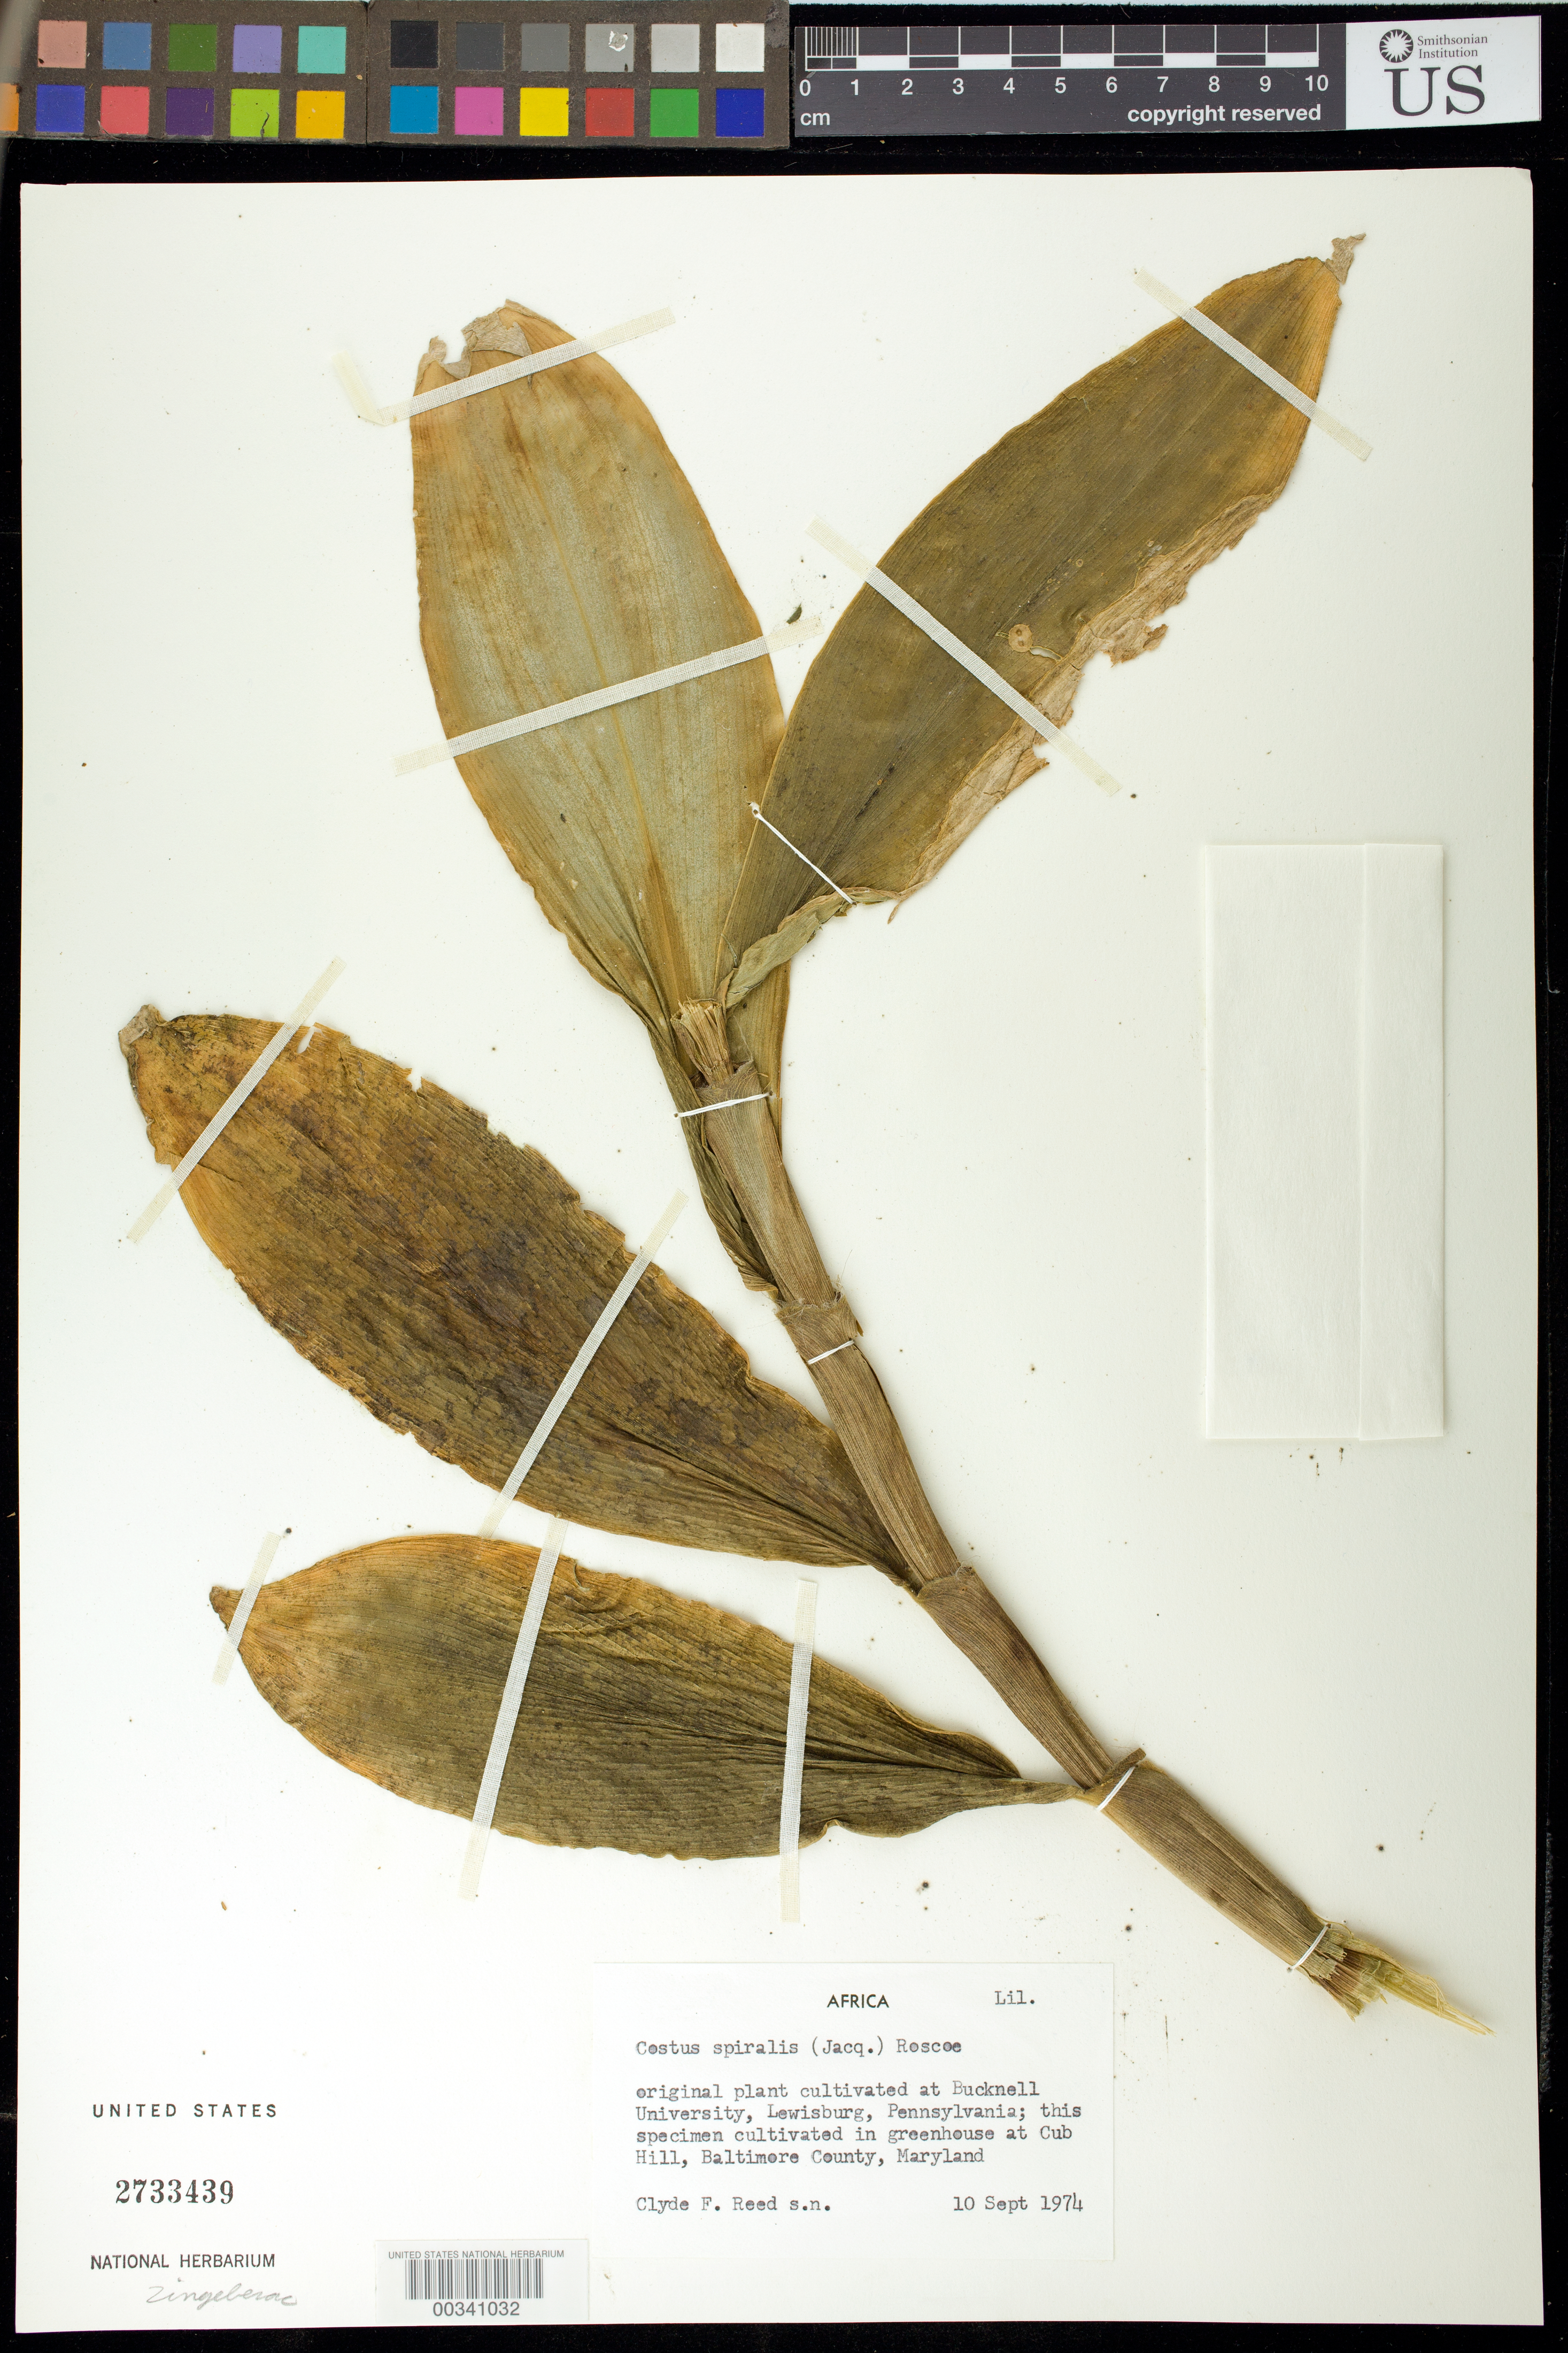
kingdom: Plantae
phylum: Tracheophyta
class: Liliopsida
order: Zingiberales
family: Costaceae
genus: Costus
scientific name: Costus spiralis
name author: (Jacq.) Roscoe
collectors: C. F. Reed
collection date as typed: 10 Sep 1974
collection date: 1974-09-10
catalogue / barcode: US 2733439